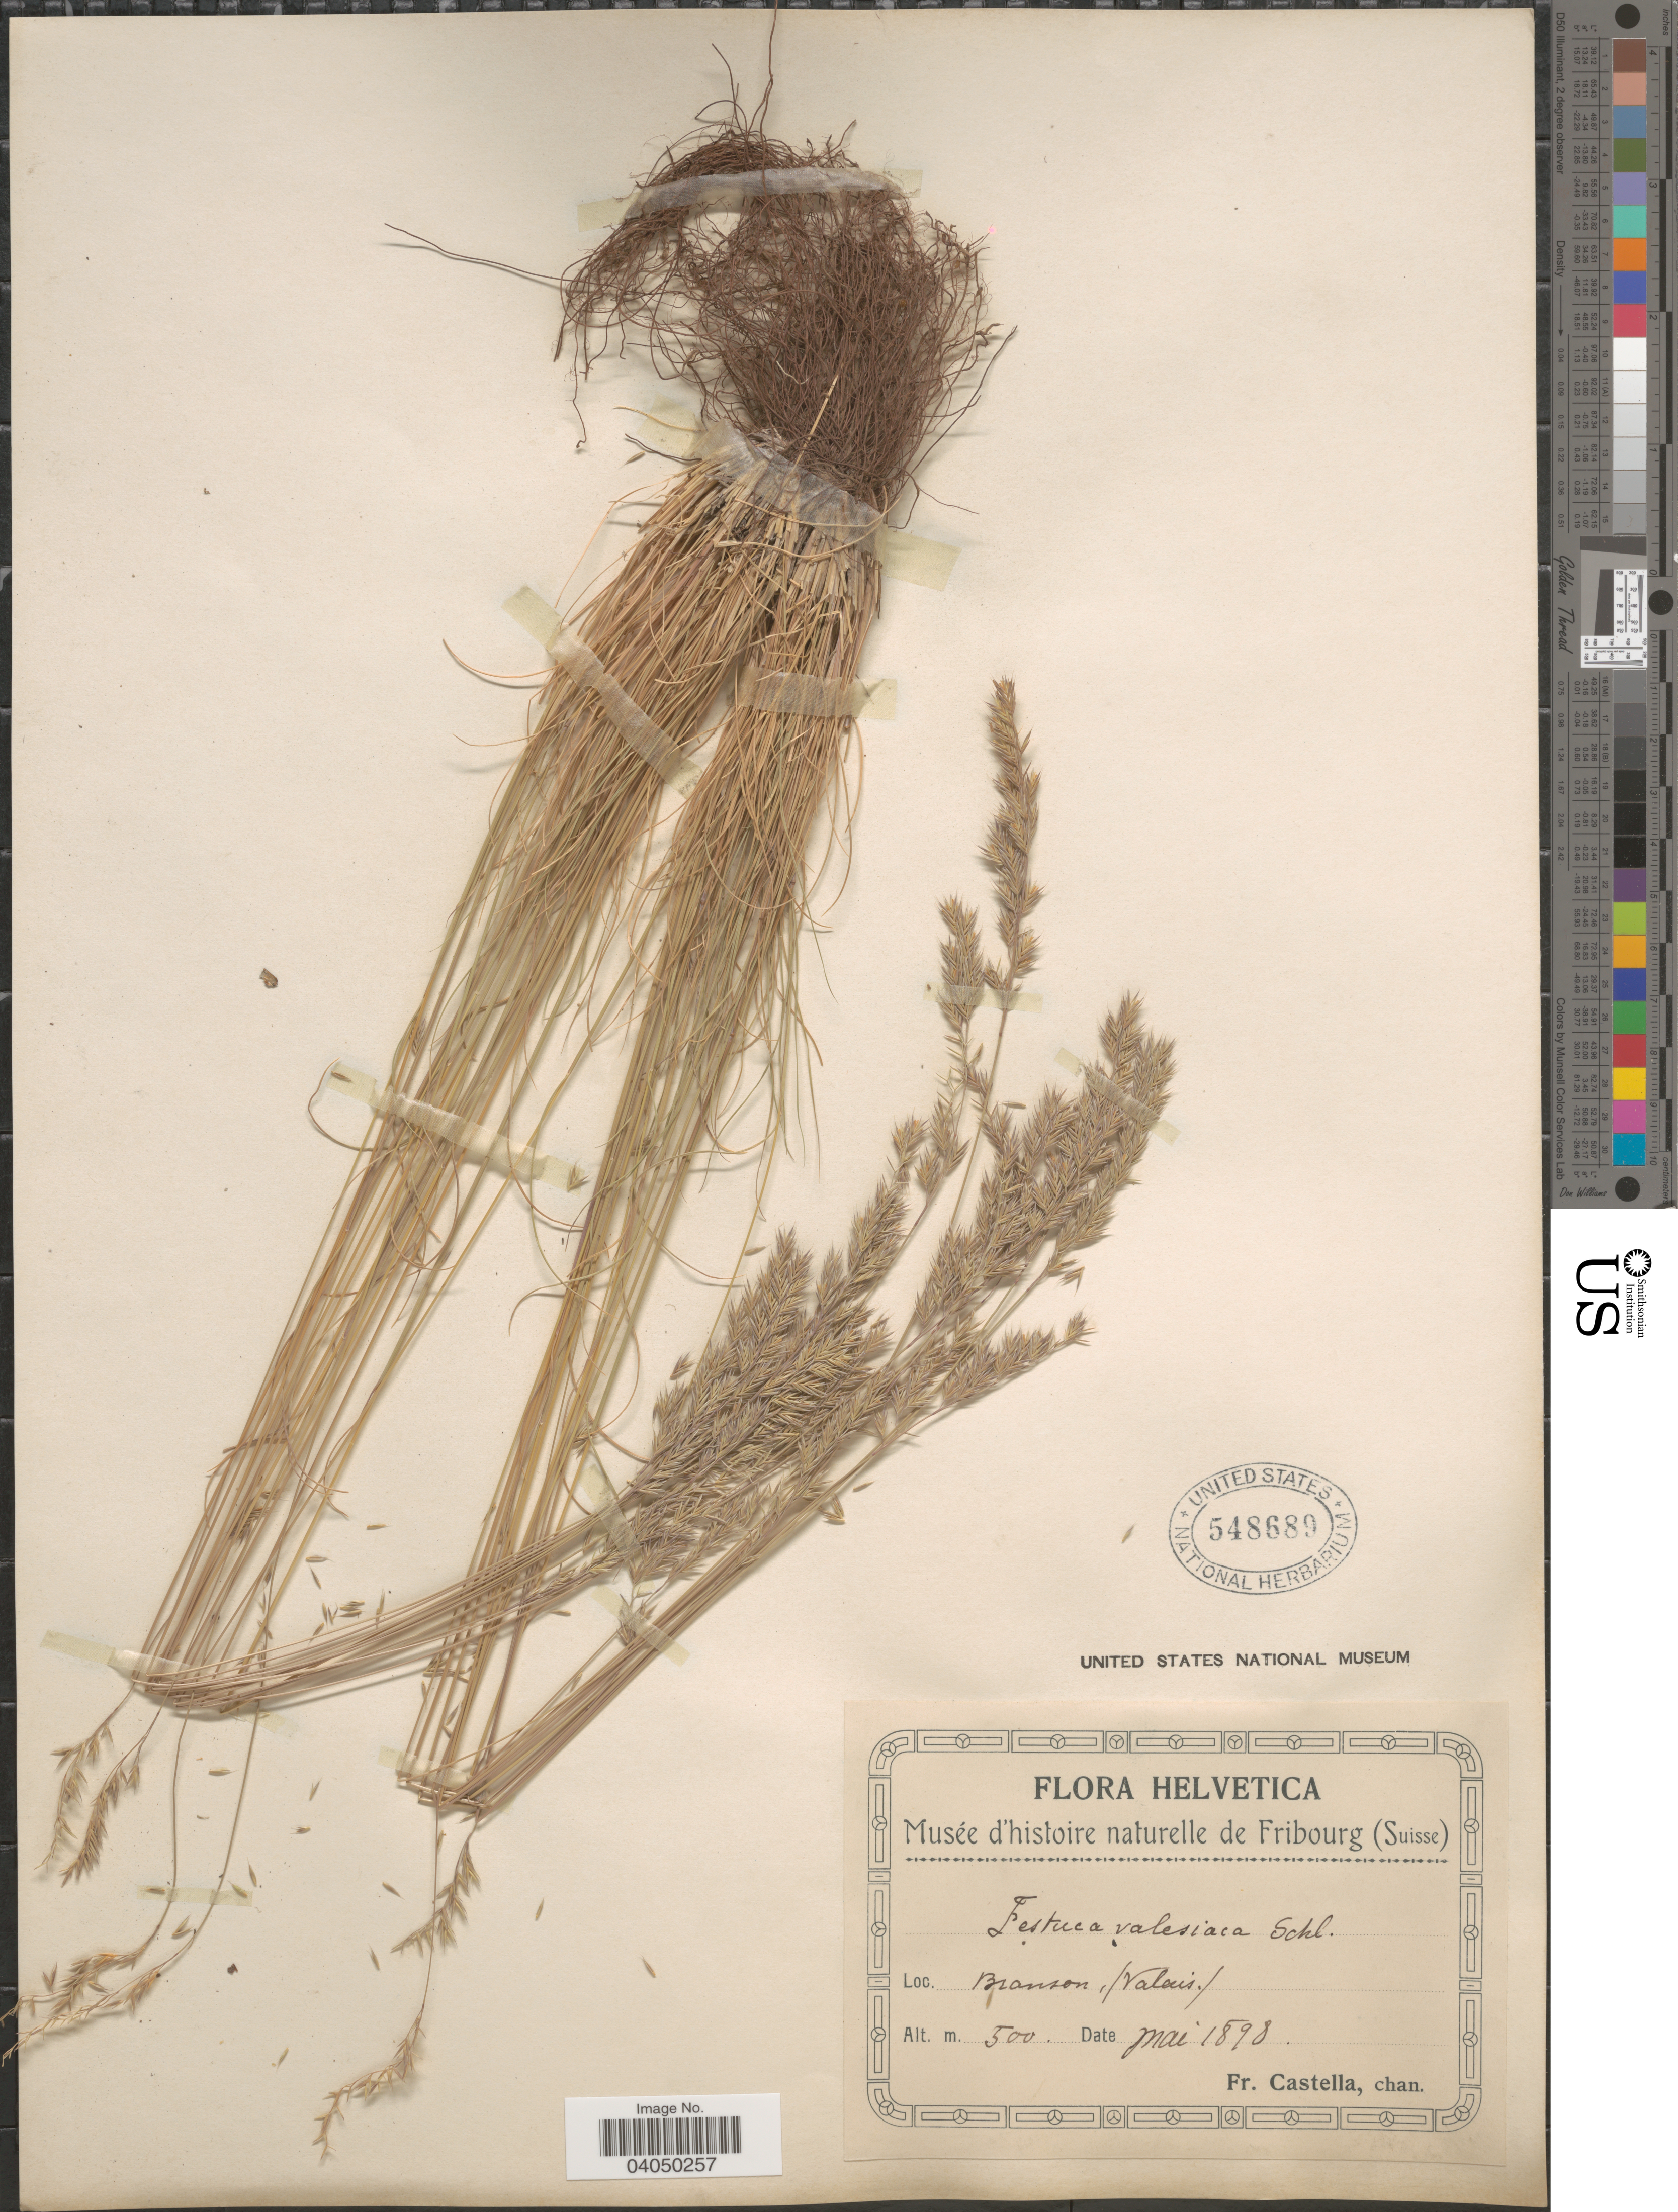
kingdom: Plantae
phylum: Tracheophyta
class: Liliopsida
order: Poales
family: Poaceae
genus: Festuca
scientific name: Festuca valesiaca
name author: Schleich. ex Gaudin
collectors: Fr. Castella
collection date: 1898-05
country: Switzerland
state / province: Valais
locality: Helvetica. Branson.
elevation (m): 500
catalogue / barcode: US 548689